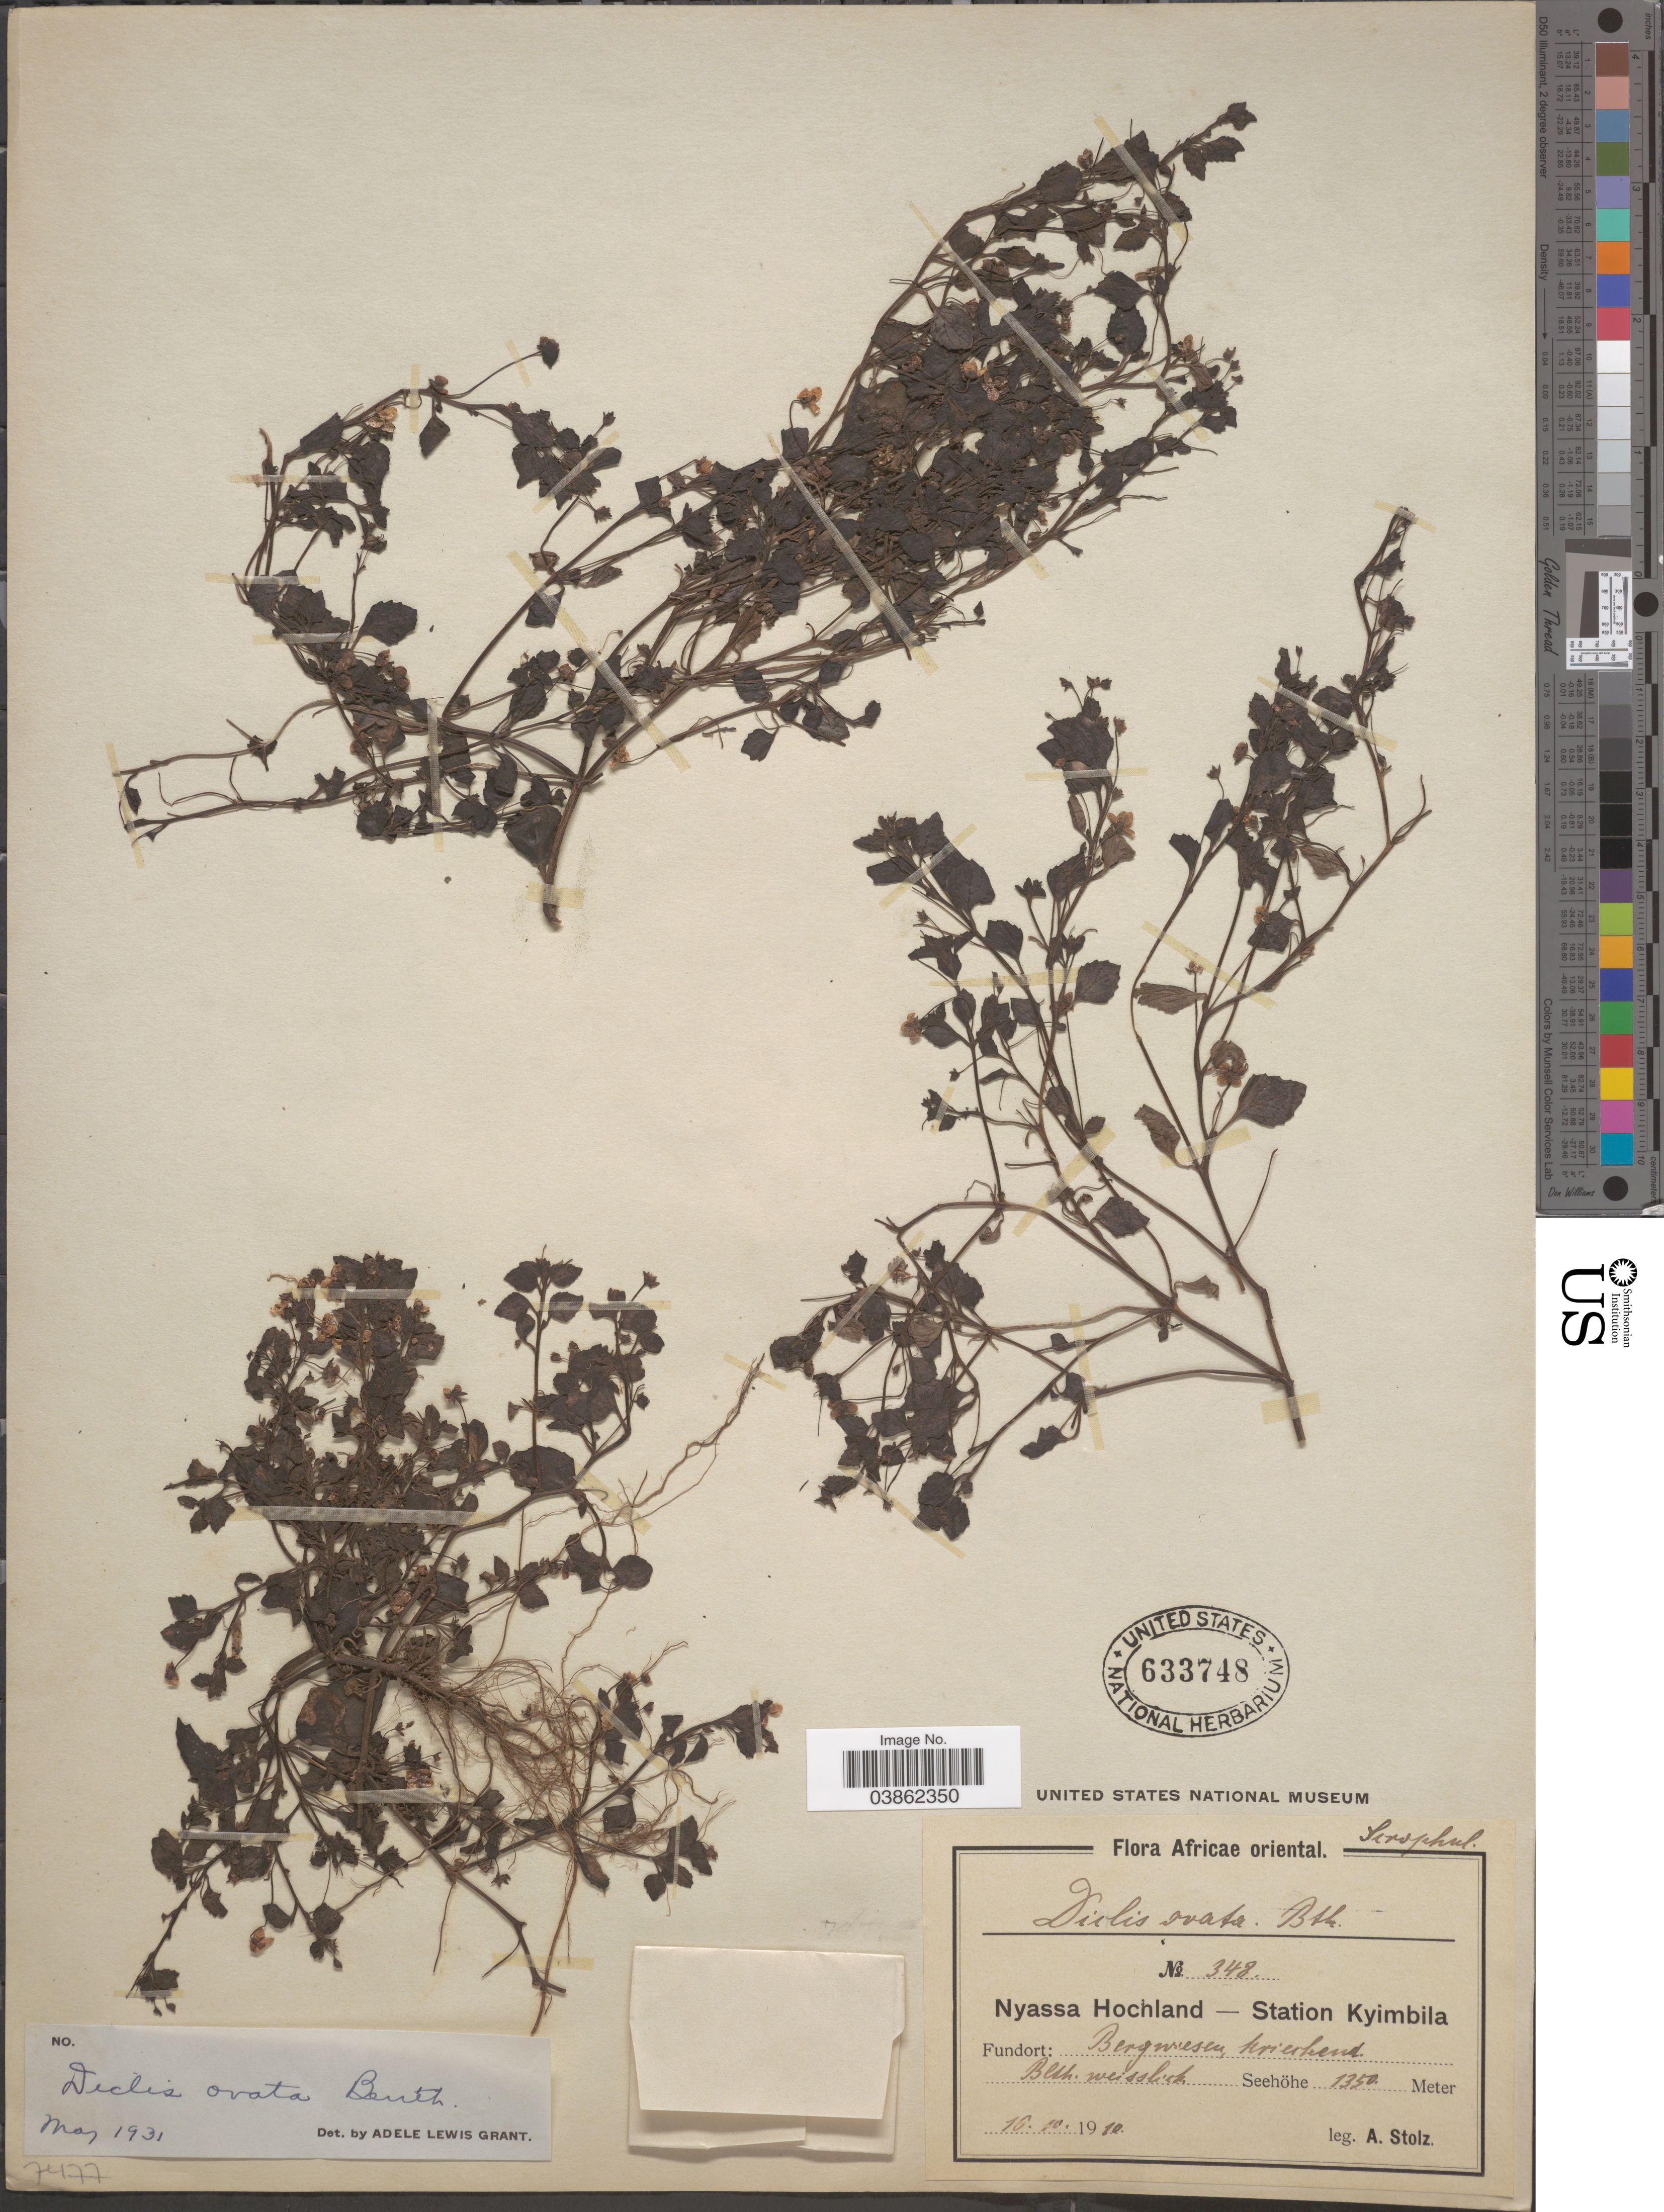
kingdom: Plantae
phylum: Tracheophyta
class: Magnoliopsida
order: Lamiales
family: Scrophulariaceae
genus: Diclis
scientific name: Diclis ovata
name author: Benth.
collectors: A. Stolz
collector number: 348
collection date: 1910-10-16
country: Tanzania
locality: Africae oriental. Nyassa Hochland - Station Kyimbila. Bergwiesen krierkend.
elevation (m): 1350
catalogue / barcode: US 633748